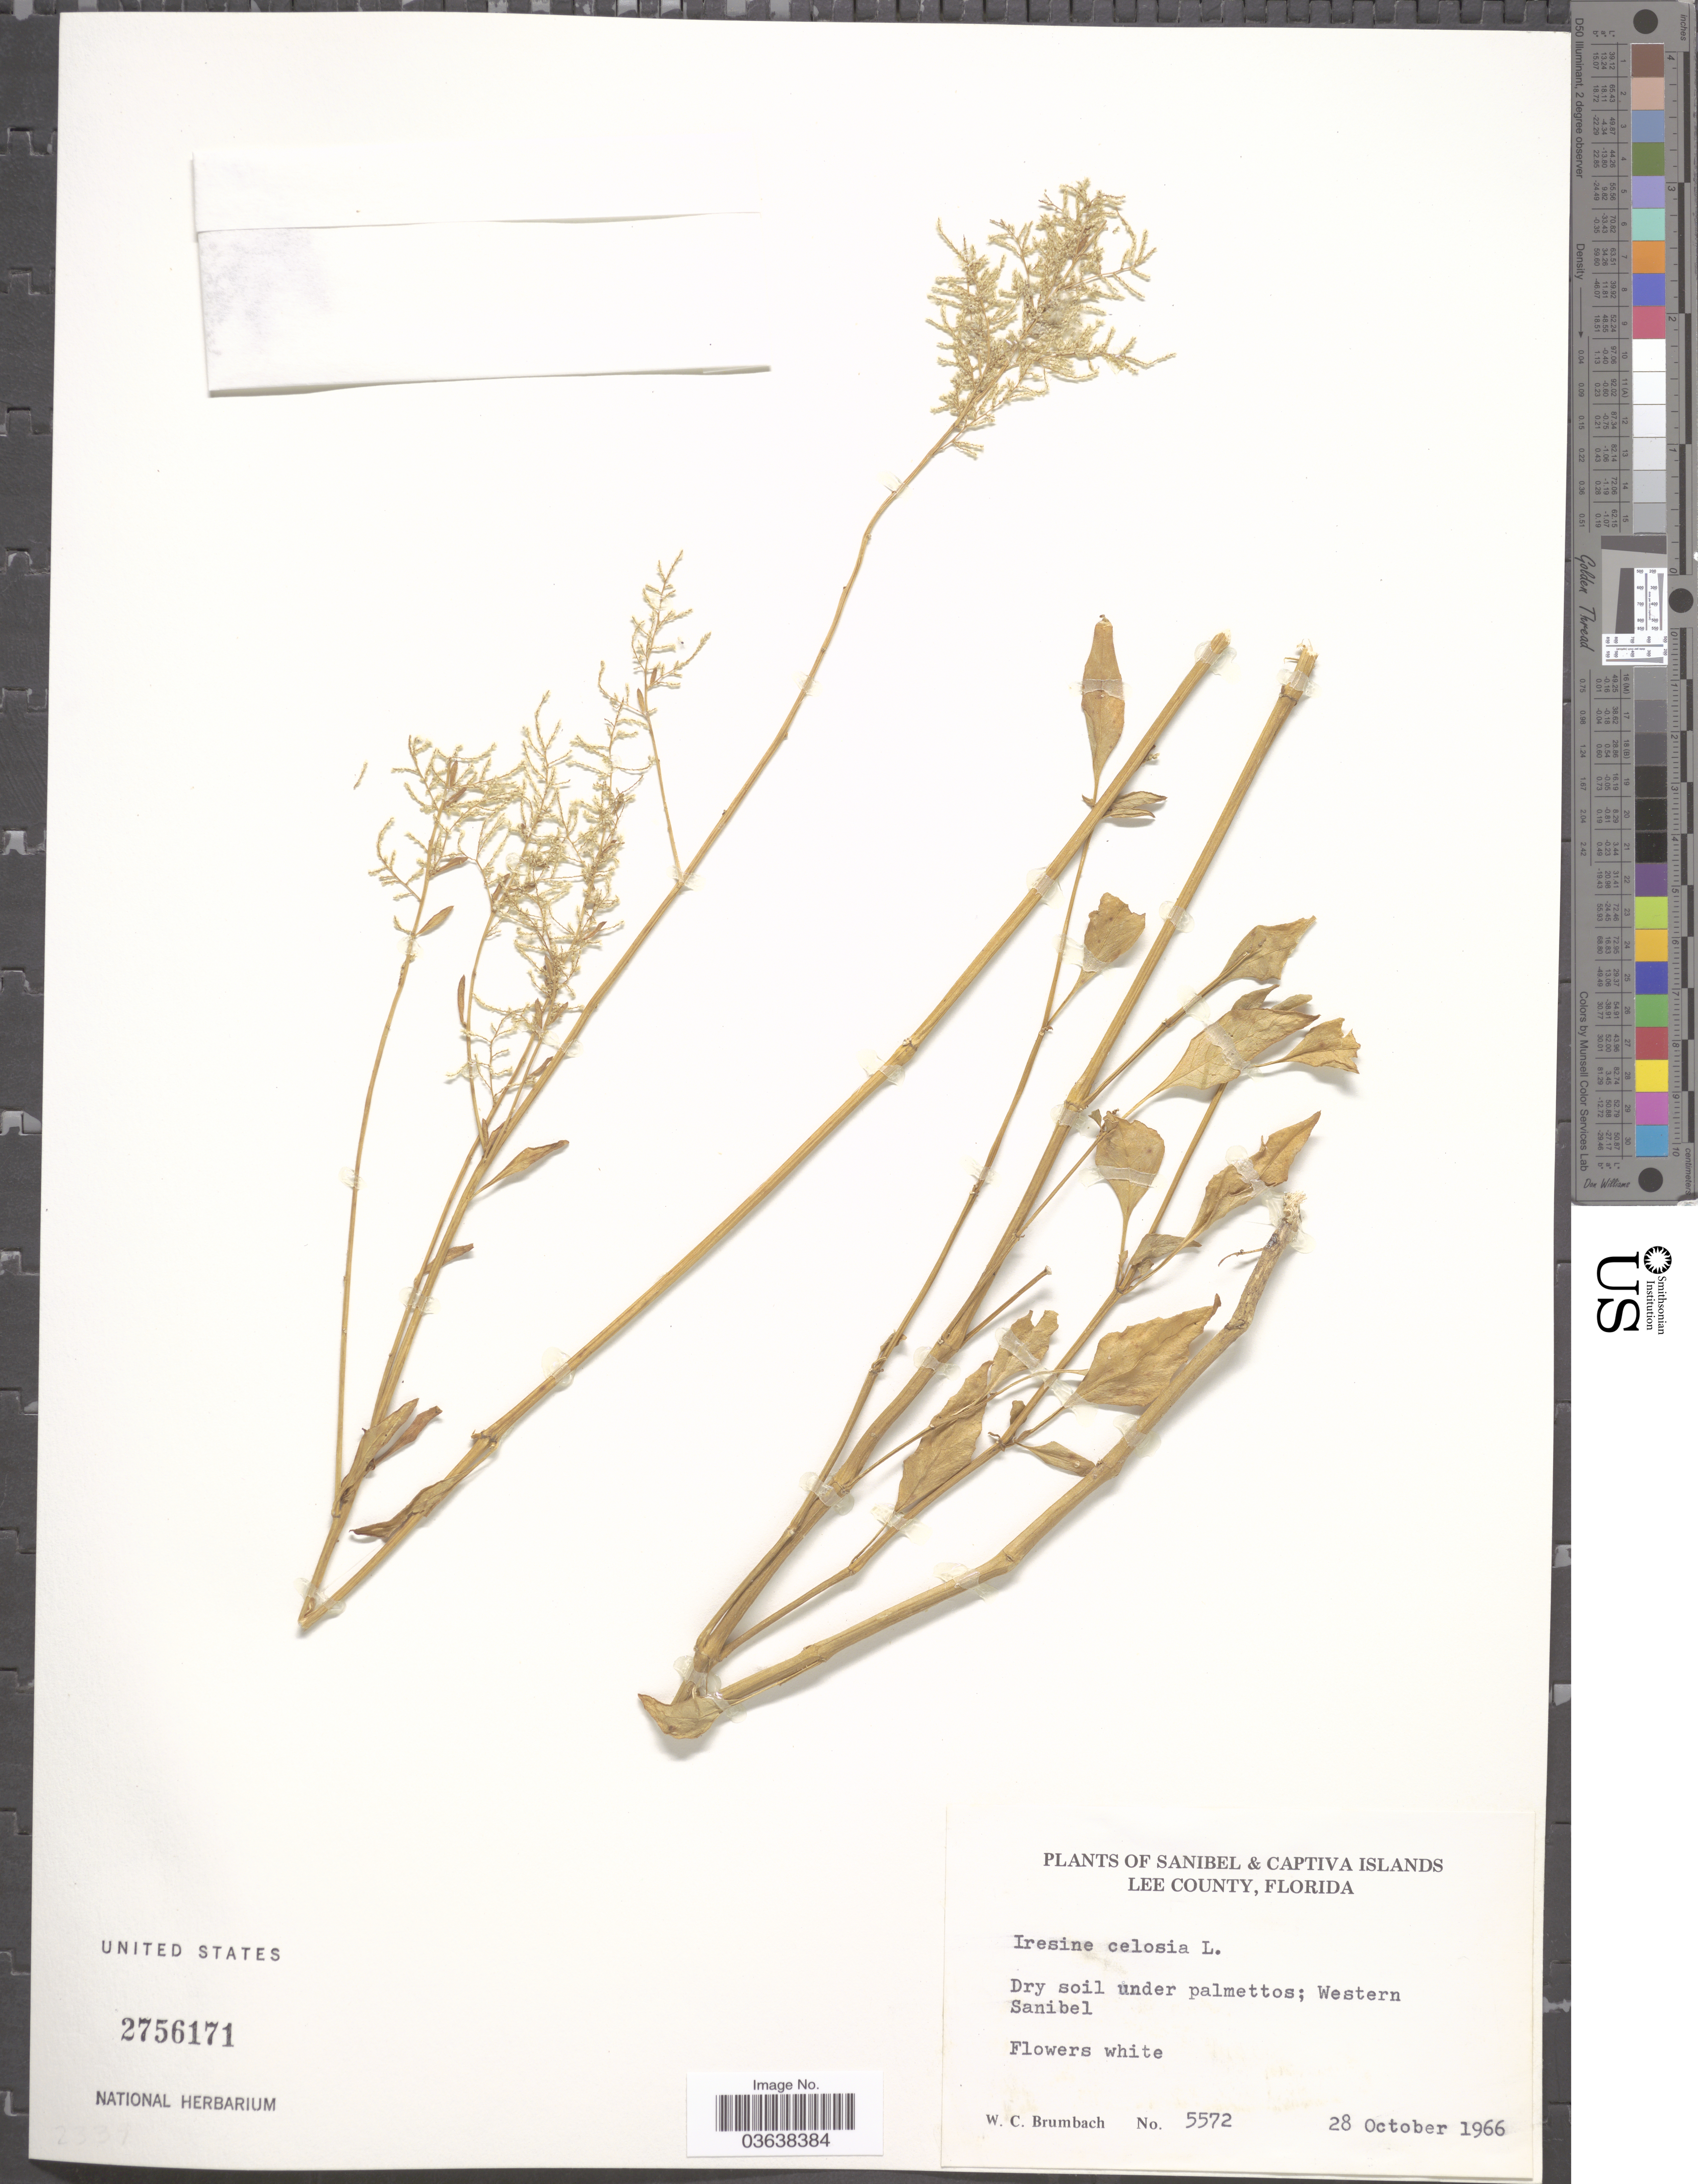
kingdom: Plantae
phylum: Tracheophyta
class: Magnoliopsida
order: Caryophyllales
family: Amaranthaceae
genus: Iresine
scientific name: Iresine celosia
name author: L.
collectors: W. C. Brumbach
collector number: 5572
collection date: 1966-10-28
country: United States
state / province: Florida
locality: Sanibel & Captiva Islands. Lee County. Western Sanibel.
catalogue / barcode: US 2756171